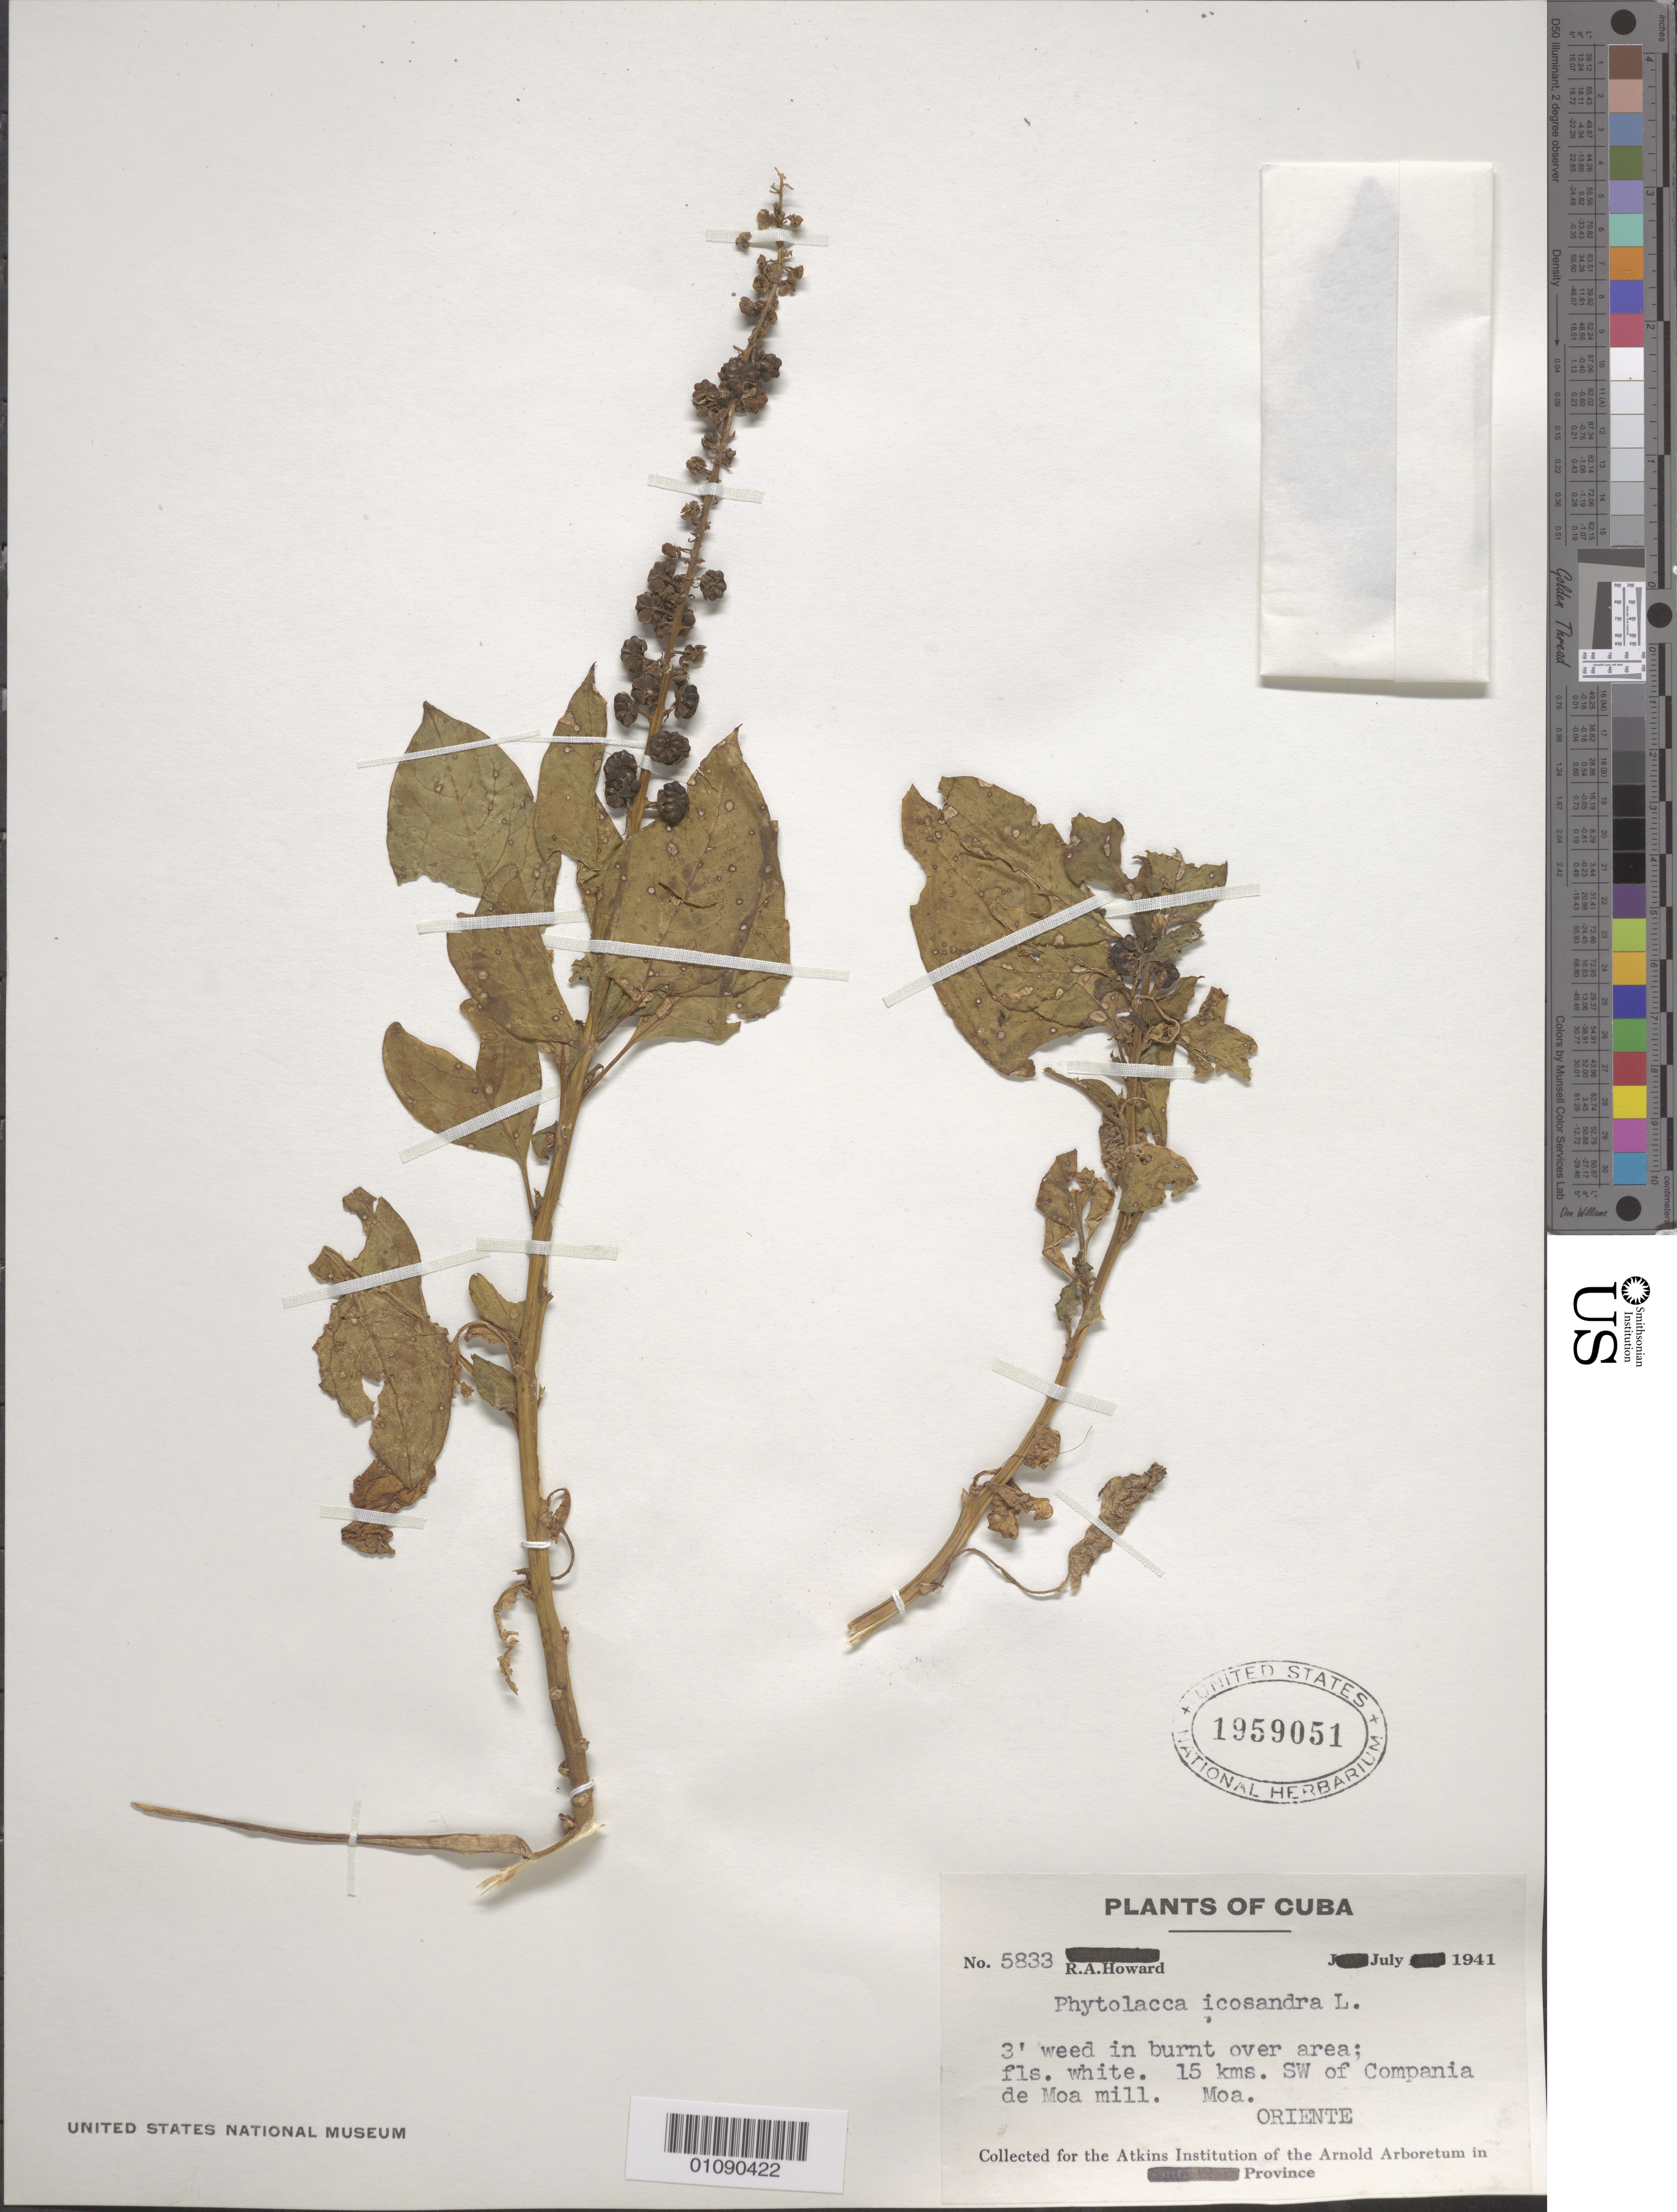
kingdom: Plantae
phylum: Tracheophyta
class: Magnoliopsida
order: Caryophyllales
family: Phytolaccaceae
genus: Phytolacca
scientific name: Phytolacca icosandra var. icosandra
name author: L.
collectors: R. A. Howard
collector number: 5833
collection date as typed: Jul 1941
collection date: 1941-07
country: Cuba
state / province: Holguín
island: Cuba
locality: Oriente Moa 15 kms SW of Compania de Moa mill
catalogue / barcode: US 1959051